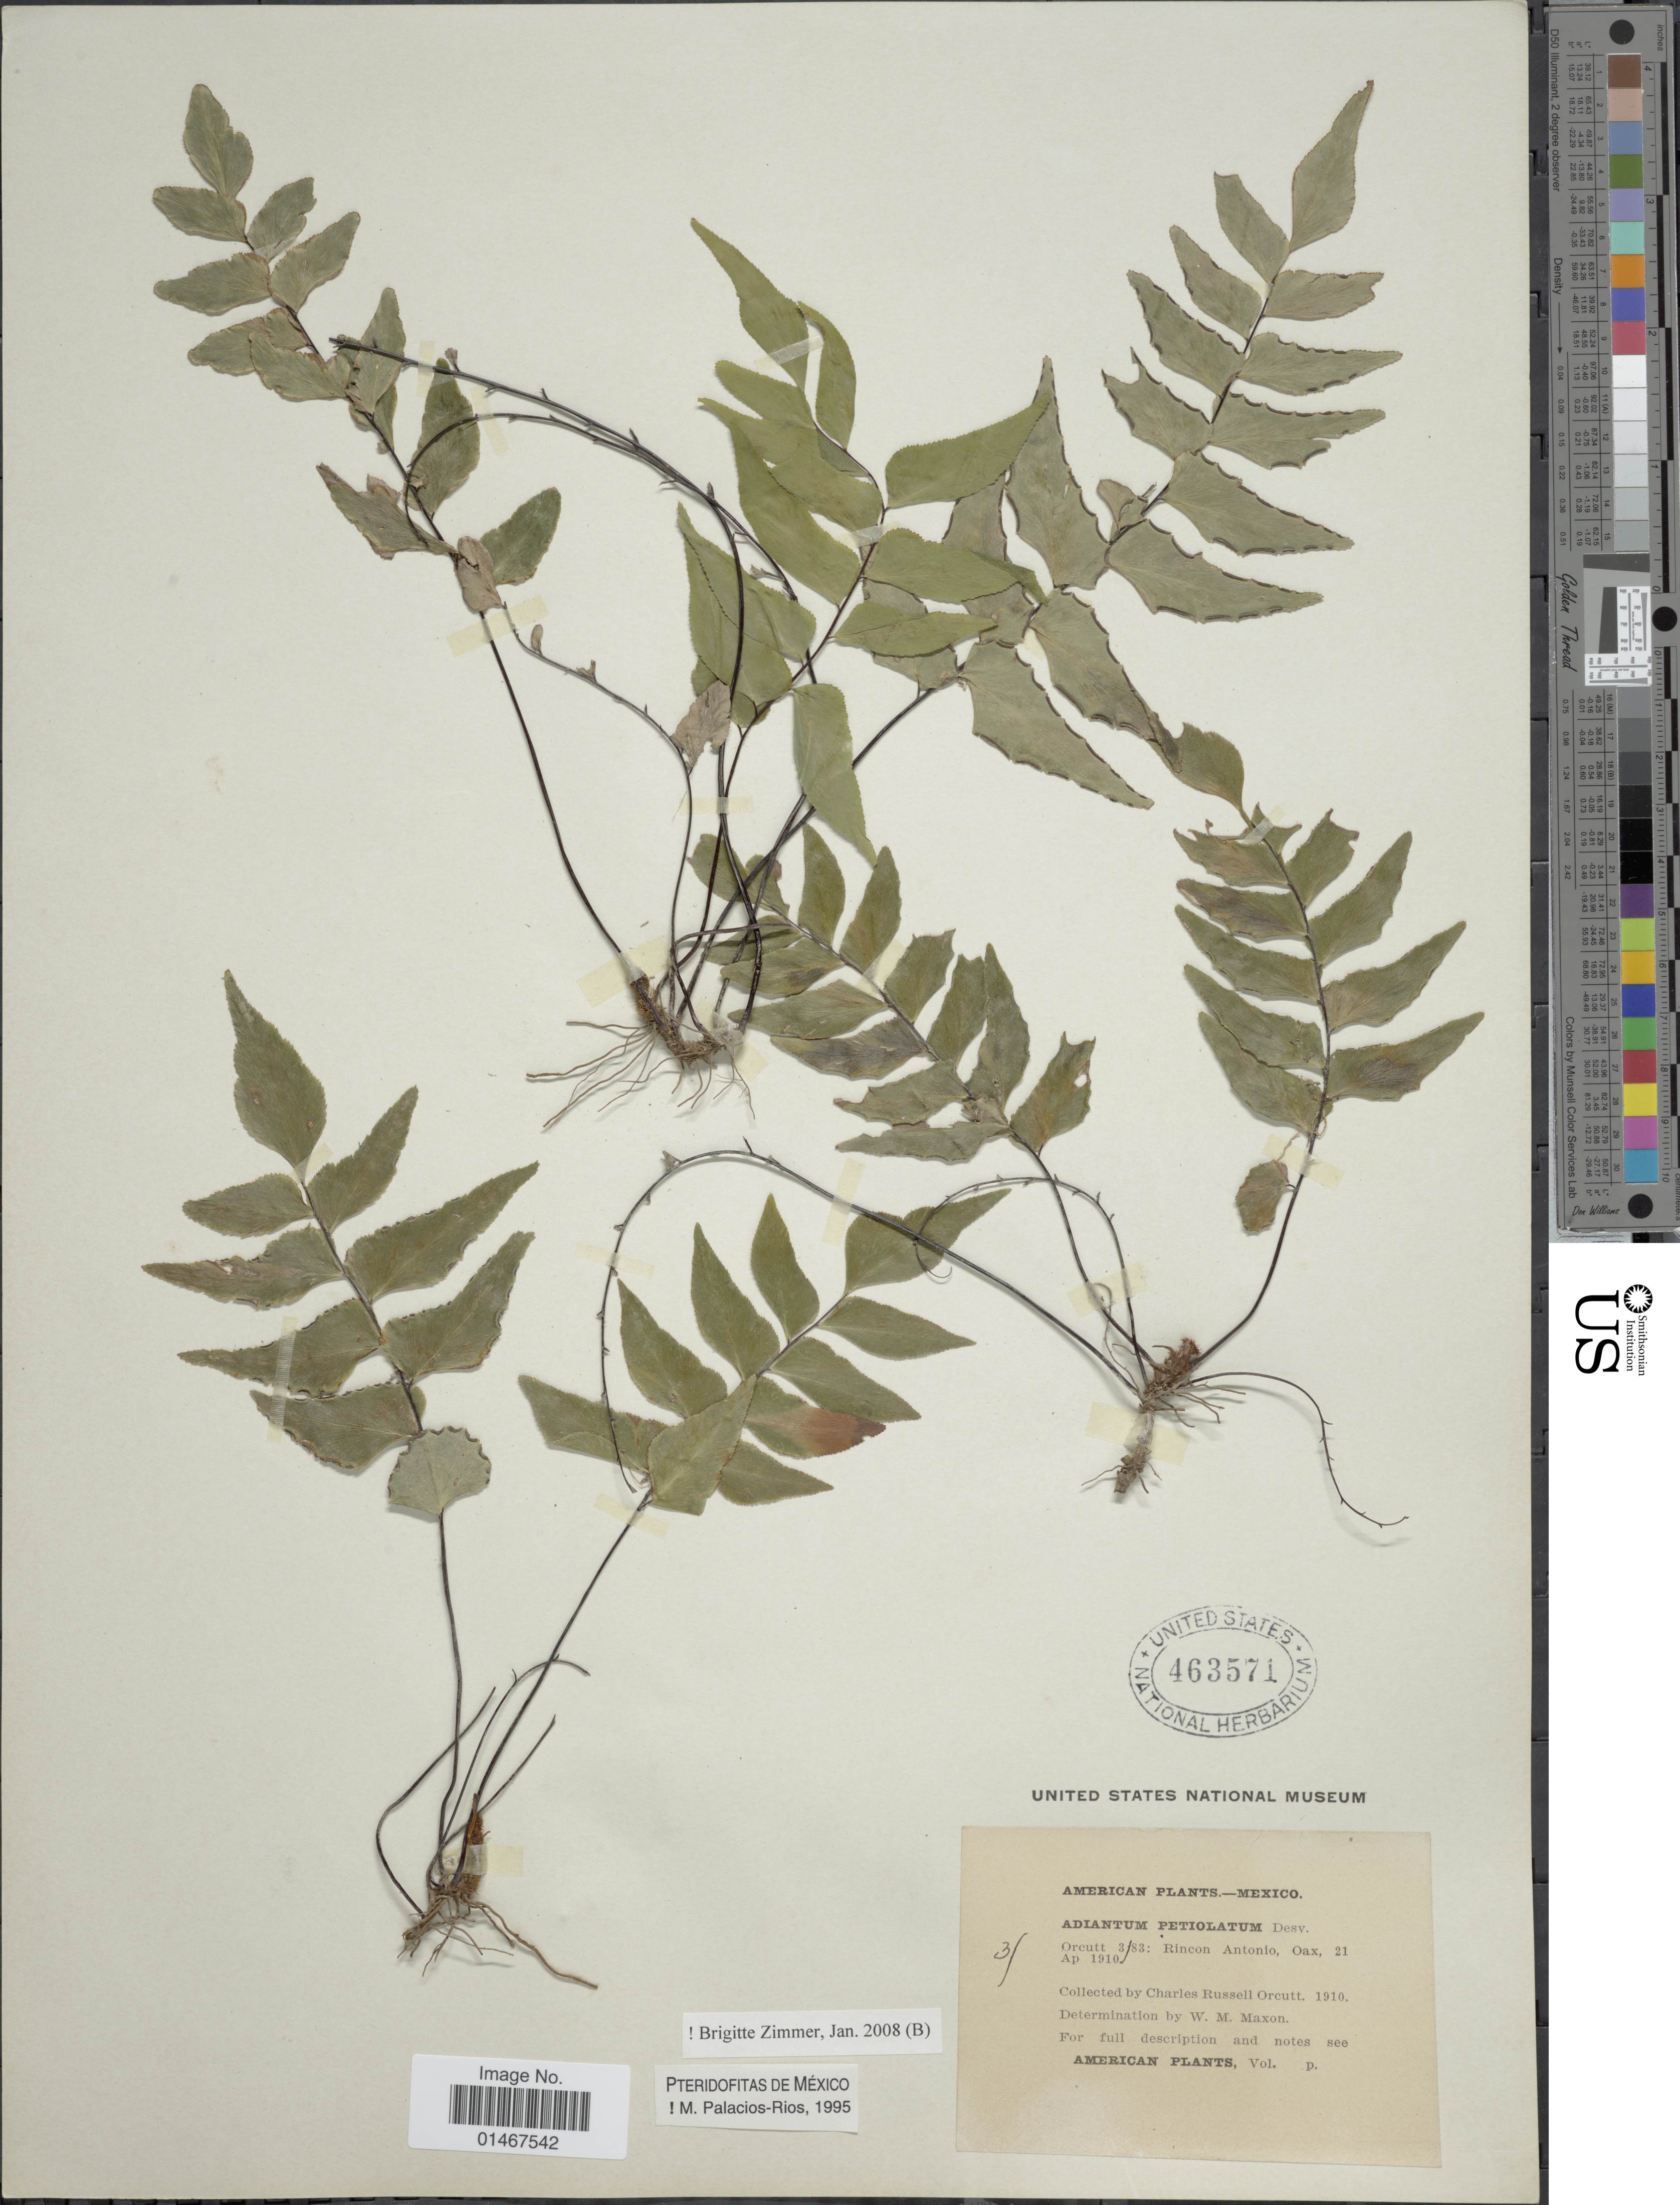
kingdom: Plantae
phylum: Tracheophyta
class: Polypodiopsida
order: Polypodiales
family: Pteridaceae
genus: Adiantum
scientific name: Adiantum petiolatum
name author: Desv.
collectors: C. R. Orcutt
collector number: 383*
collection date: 1910-04-21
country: Mexico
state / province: Oaxaca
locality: Rincon Antonio, Oax.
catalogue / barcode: US 463571